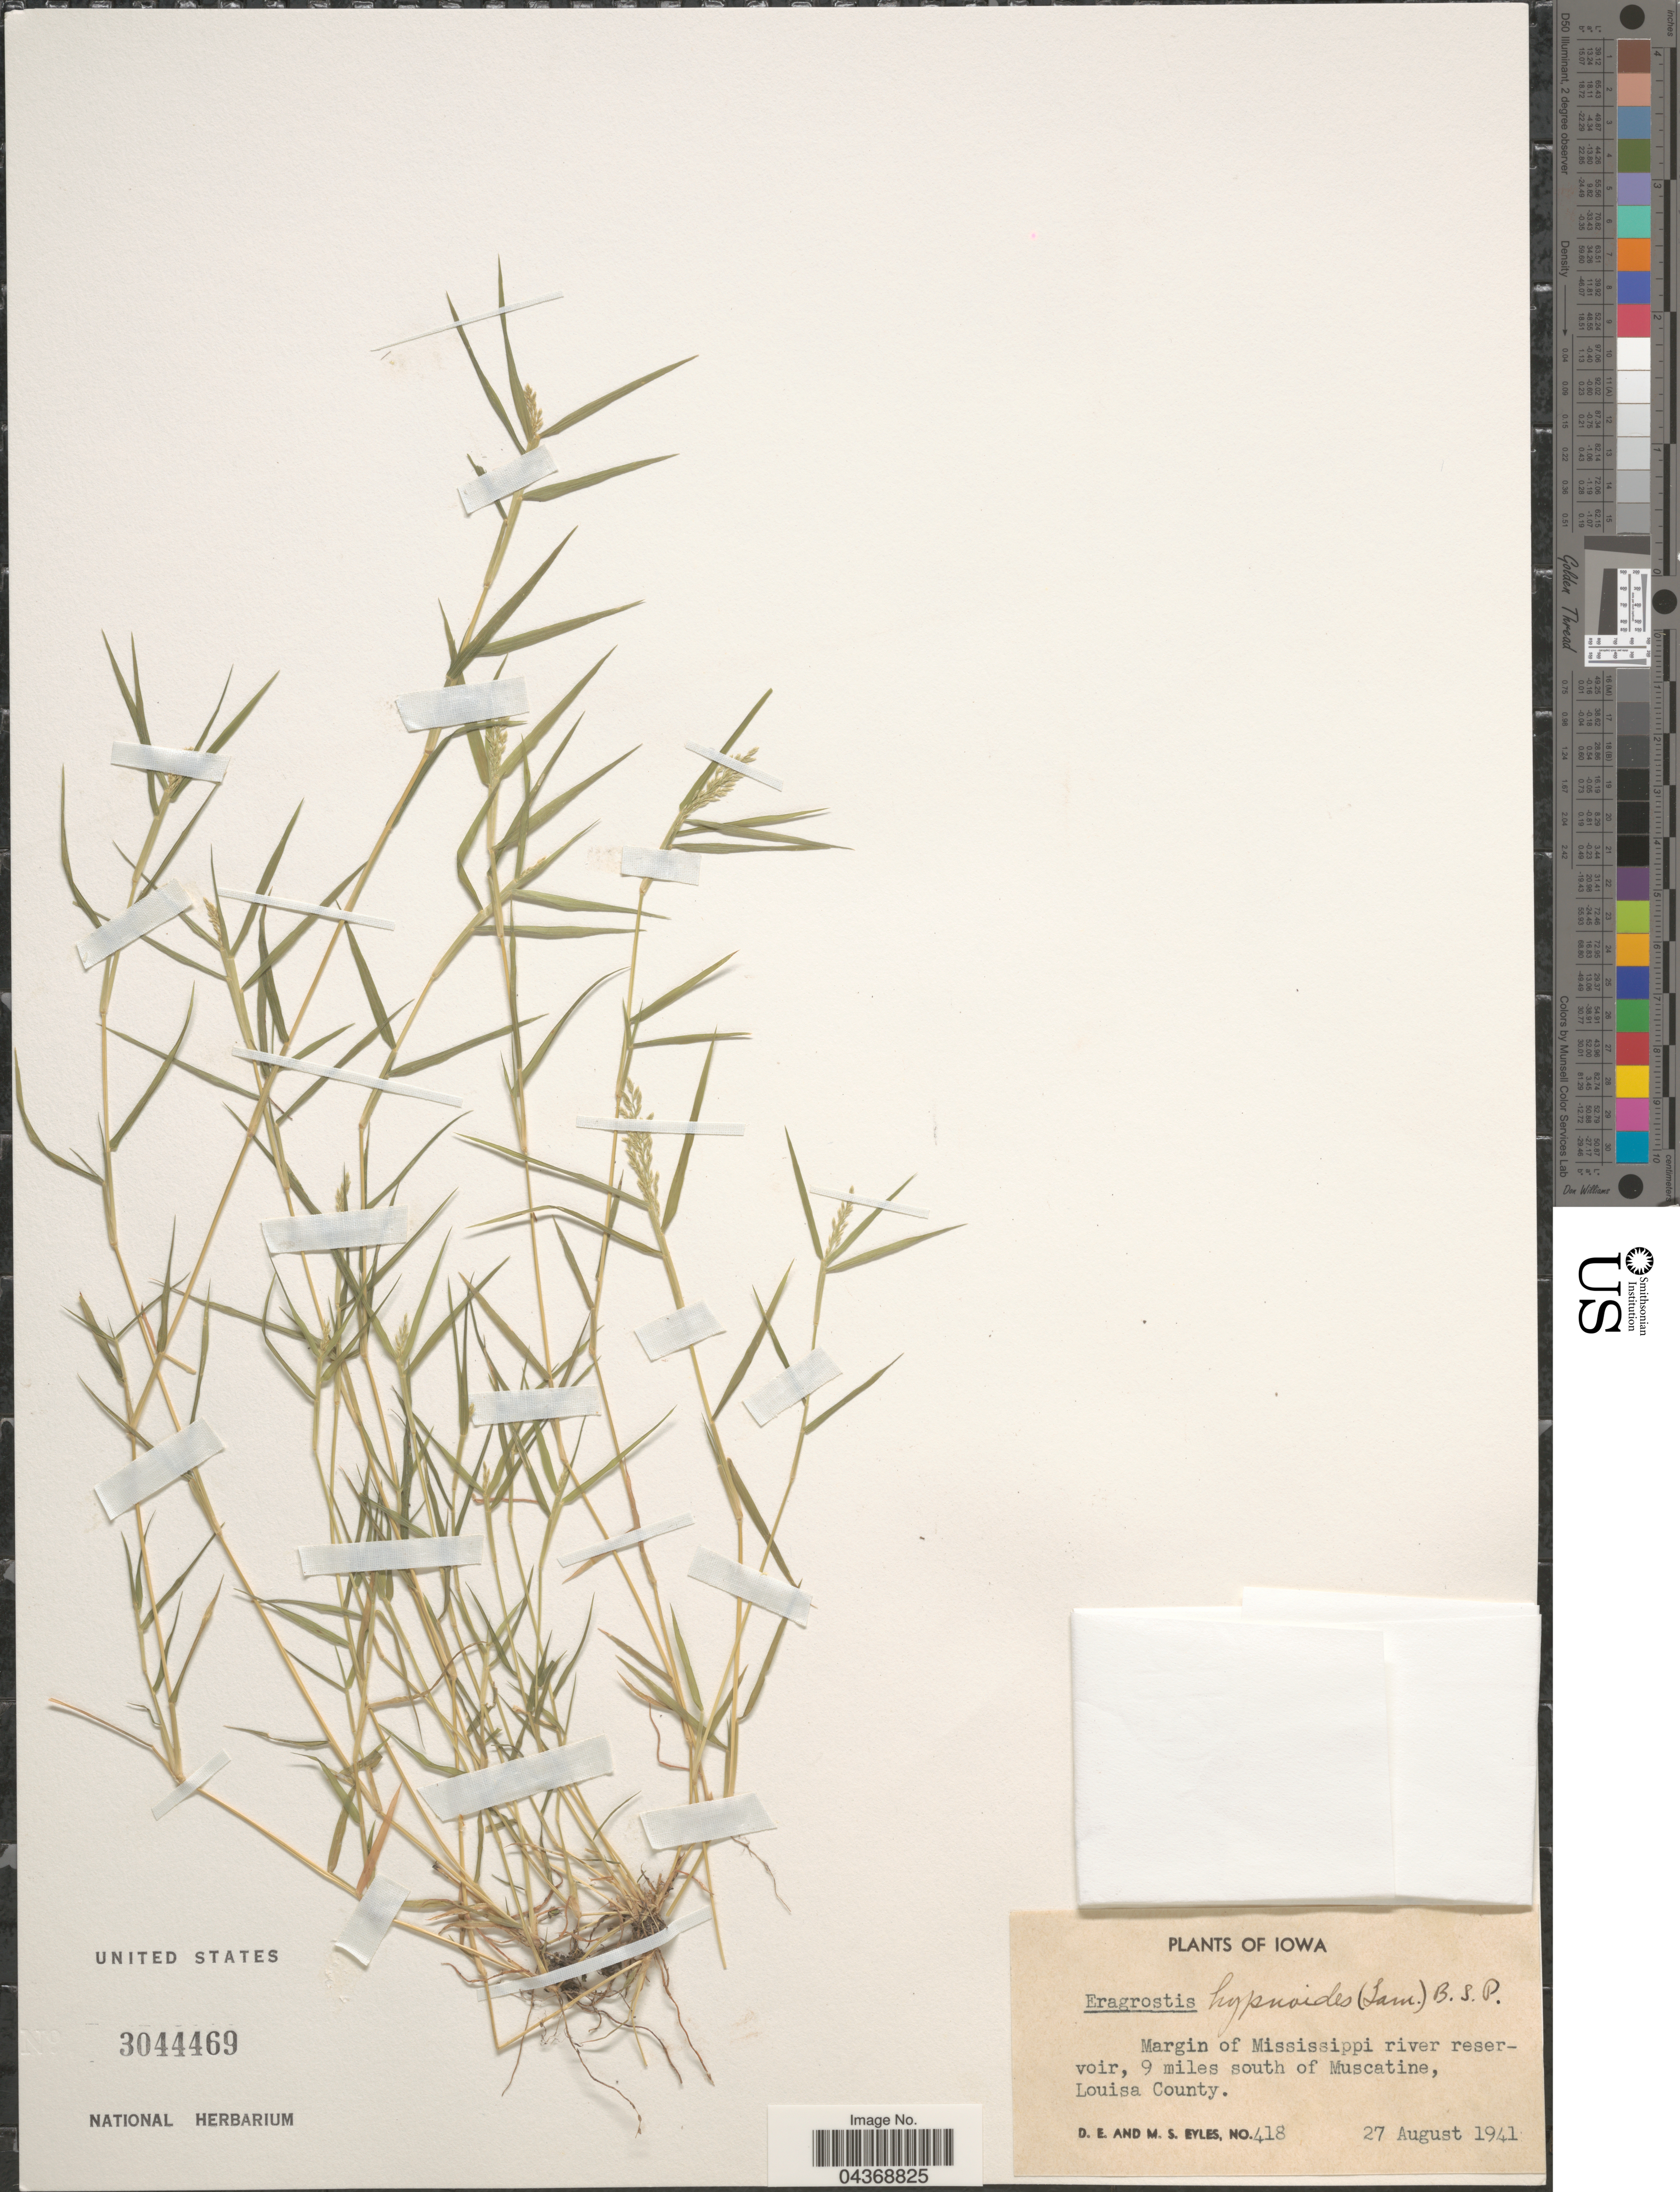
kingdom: Plantae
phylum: Tracheophyta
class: Liliopsida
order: Poales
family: Poaceae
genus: Eragrostis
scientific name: Eragrostis hypnoides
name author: (Lam.) Britton, Stearns & Poggenb.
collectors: D. Eyles & M. Eyles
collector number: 418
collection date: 1941-08-27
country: United States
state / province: Iowa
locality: Margin of Mississippi river reservoir, 9 miles south of Muscatine, Louisa County.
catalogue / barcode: US 3044469